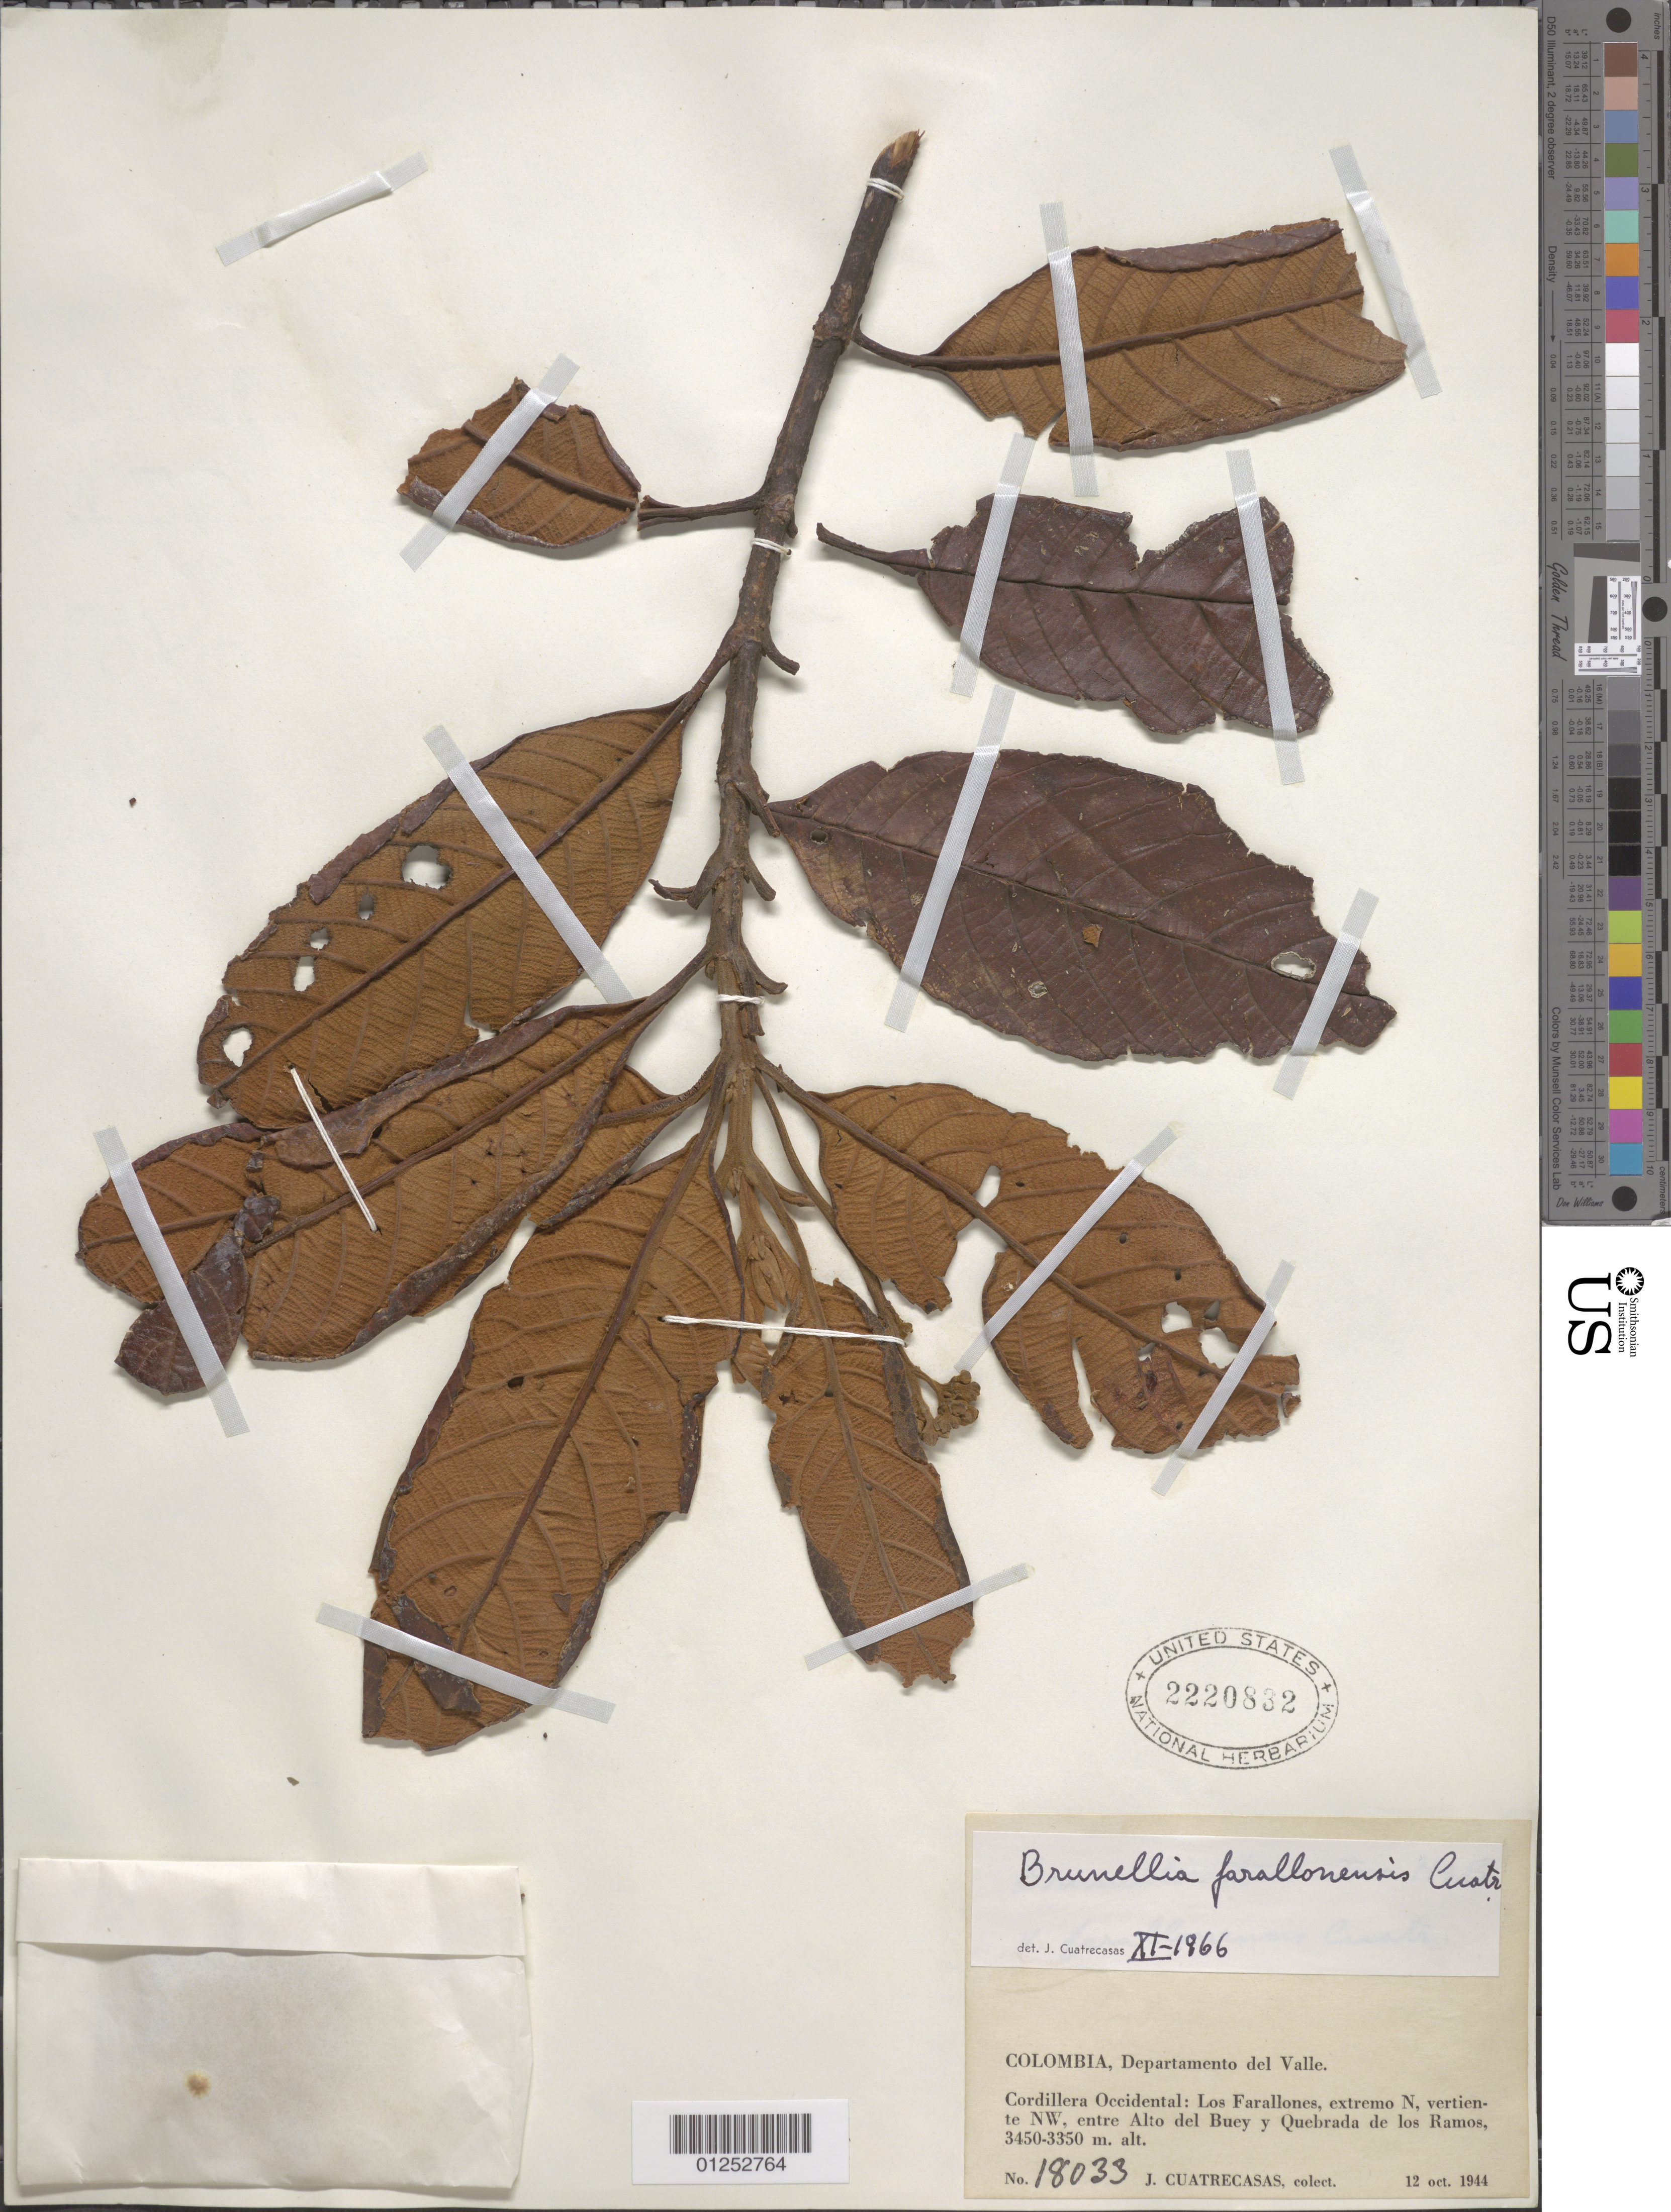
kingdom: Plantae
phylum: Tracheophyta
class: Magnoliopsida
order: Oxalidales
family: Brunelliaceae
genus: Brunellia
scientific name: Brunellia farallonensis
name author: Cuatrec.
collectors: J. Cuatrecasas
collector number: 18033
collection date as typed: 12 Oct 1944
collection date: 1944-10-12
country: Colombia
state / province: Valle del Cauca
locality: Cordillera Occidental. Los Farrallones, extremo N, vertiende NW, entre Alto del Buey y Quebrada de los Ramos.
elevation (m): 3350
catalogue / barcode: US 2220832